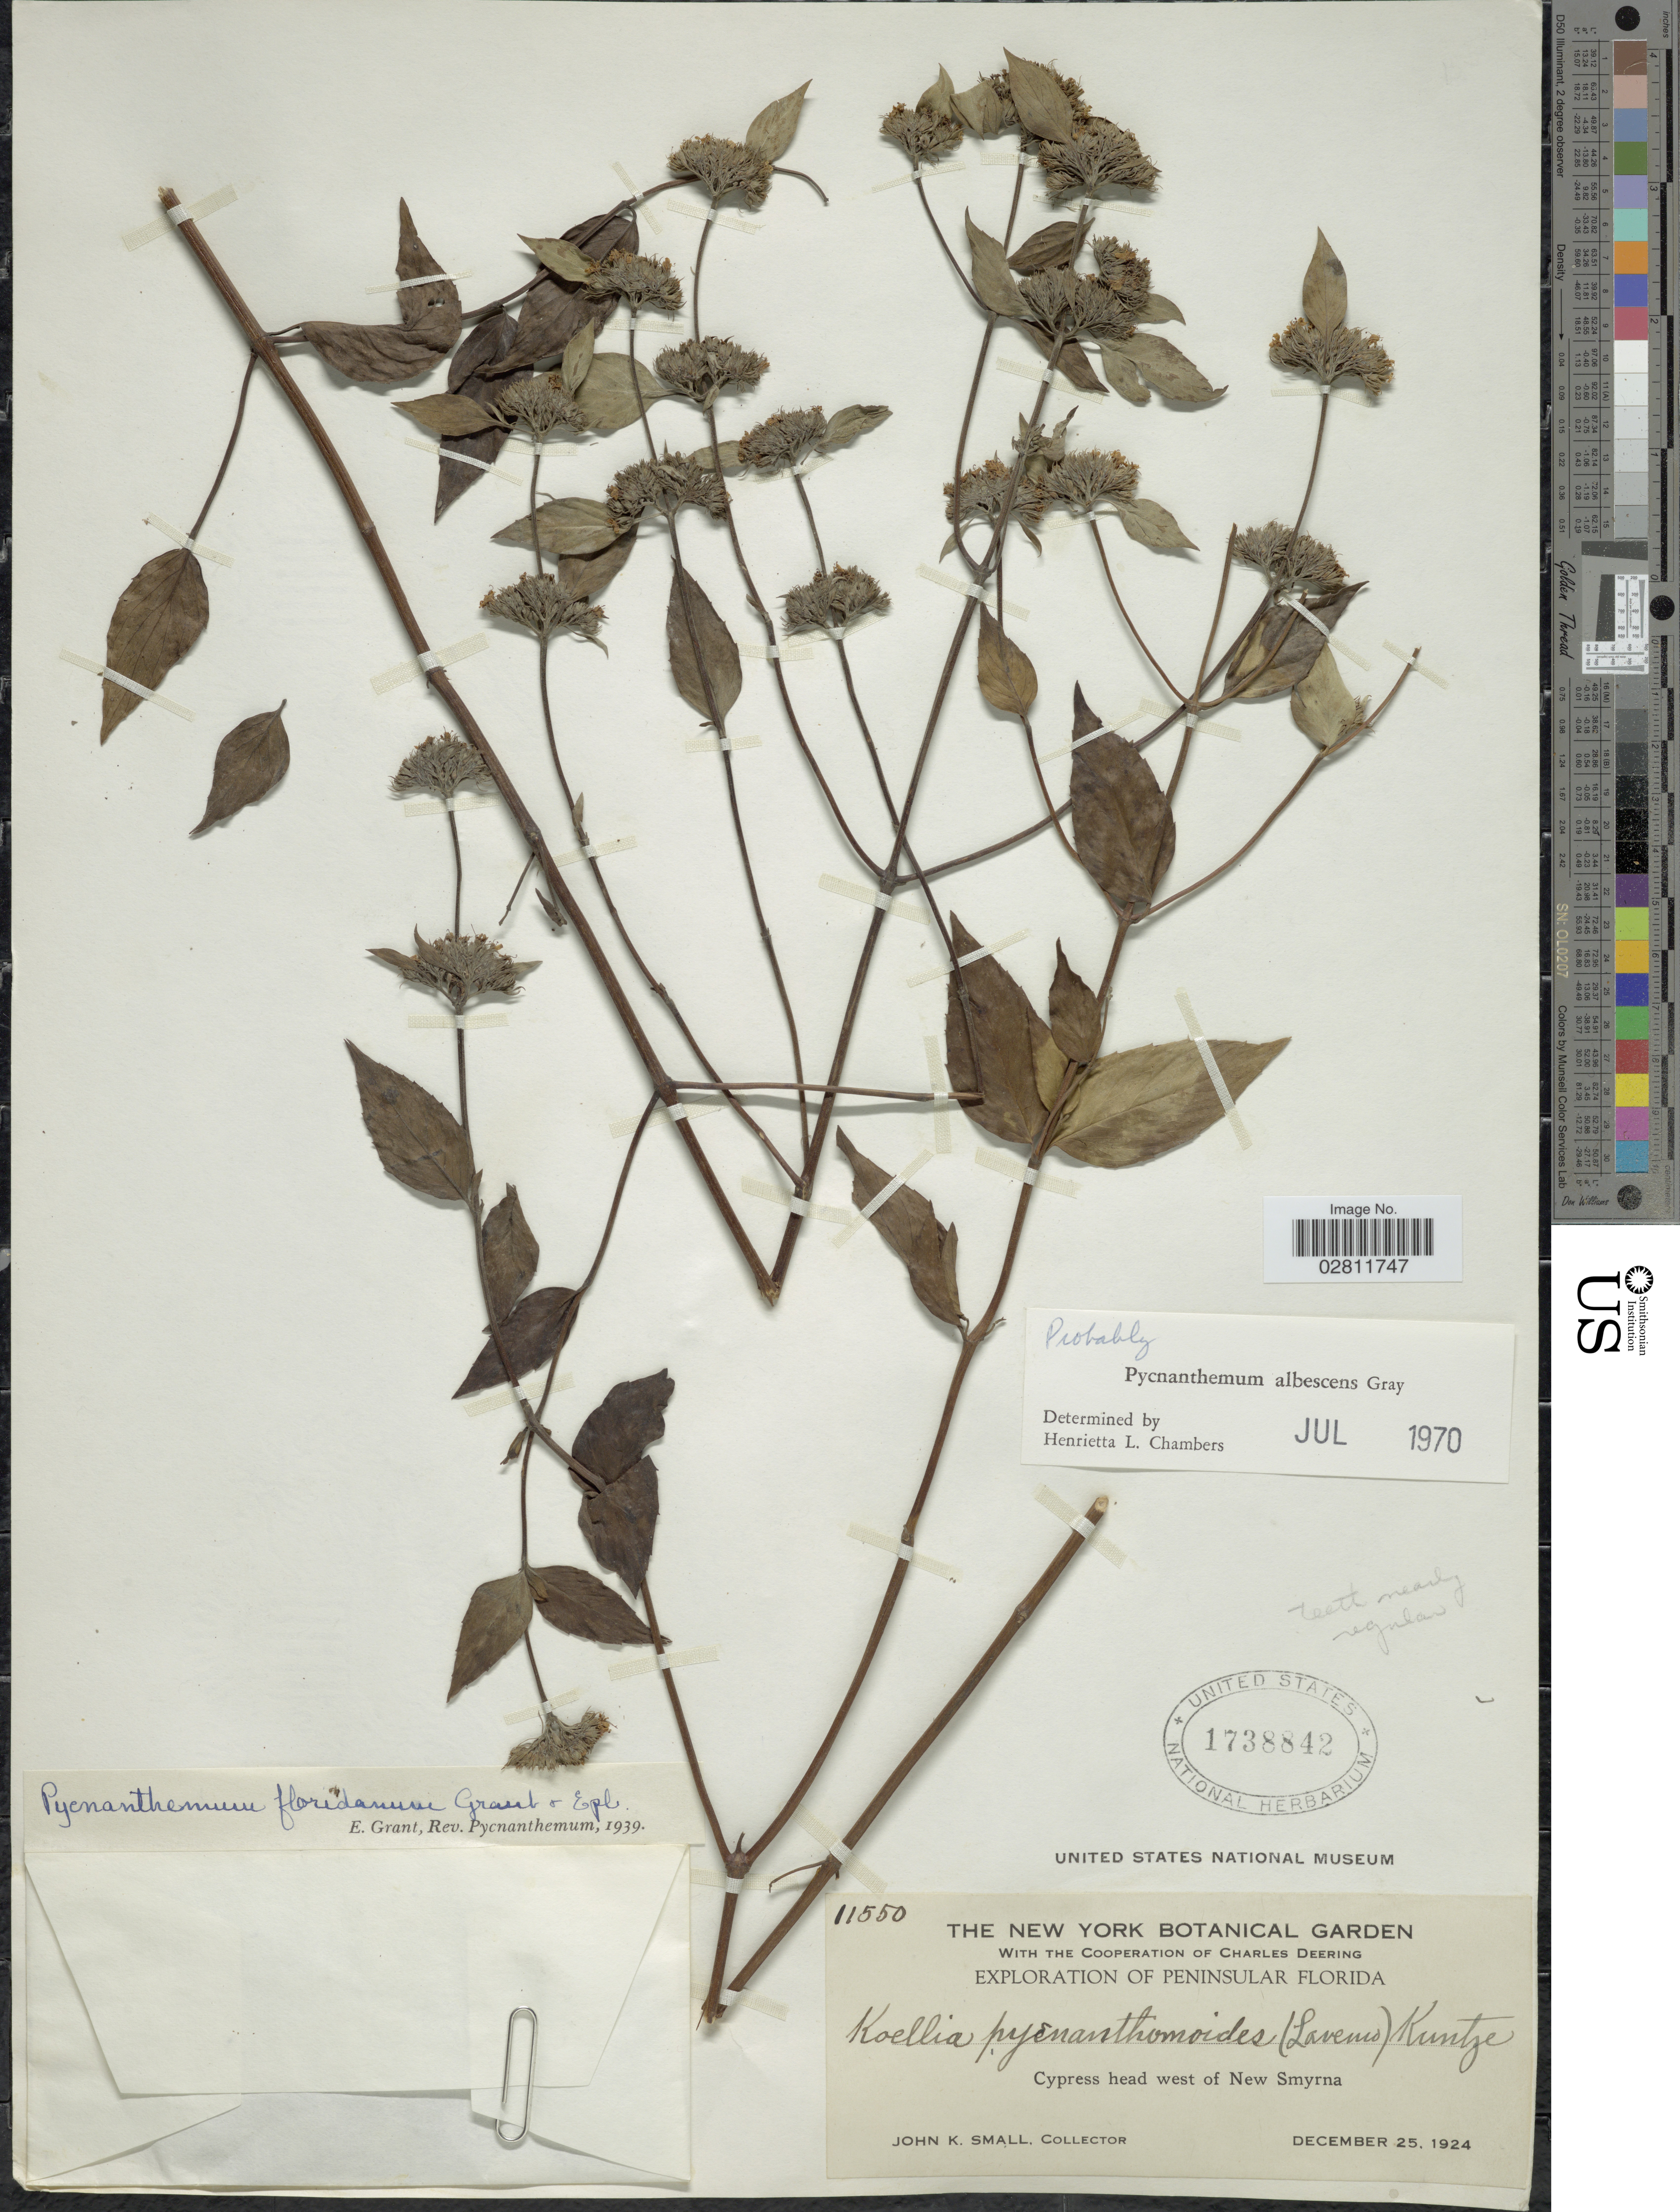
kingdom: Plantae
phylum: Tracheophyta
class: Magnoliopsida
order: Lamiales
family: Lamiaceae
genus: Pycnanthemum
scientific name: Pycnanthemum albescens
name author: Torr. & A. Gray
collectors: J. K. Small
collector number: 11550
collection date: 1924-12-25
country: United States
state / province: Florida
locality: Peninsular Florida. Cypress head west of New Smyrna.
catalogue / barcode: US 1738842